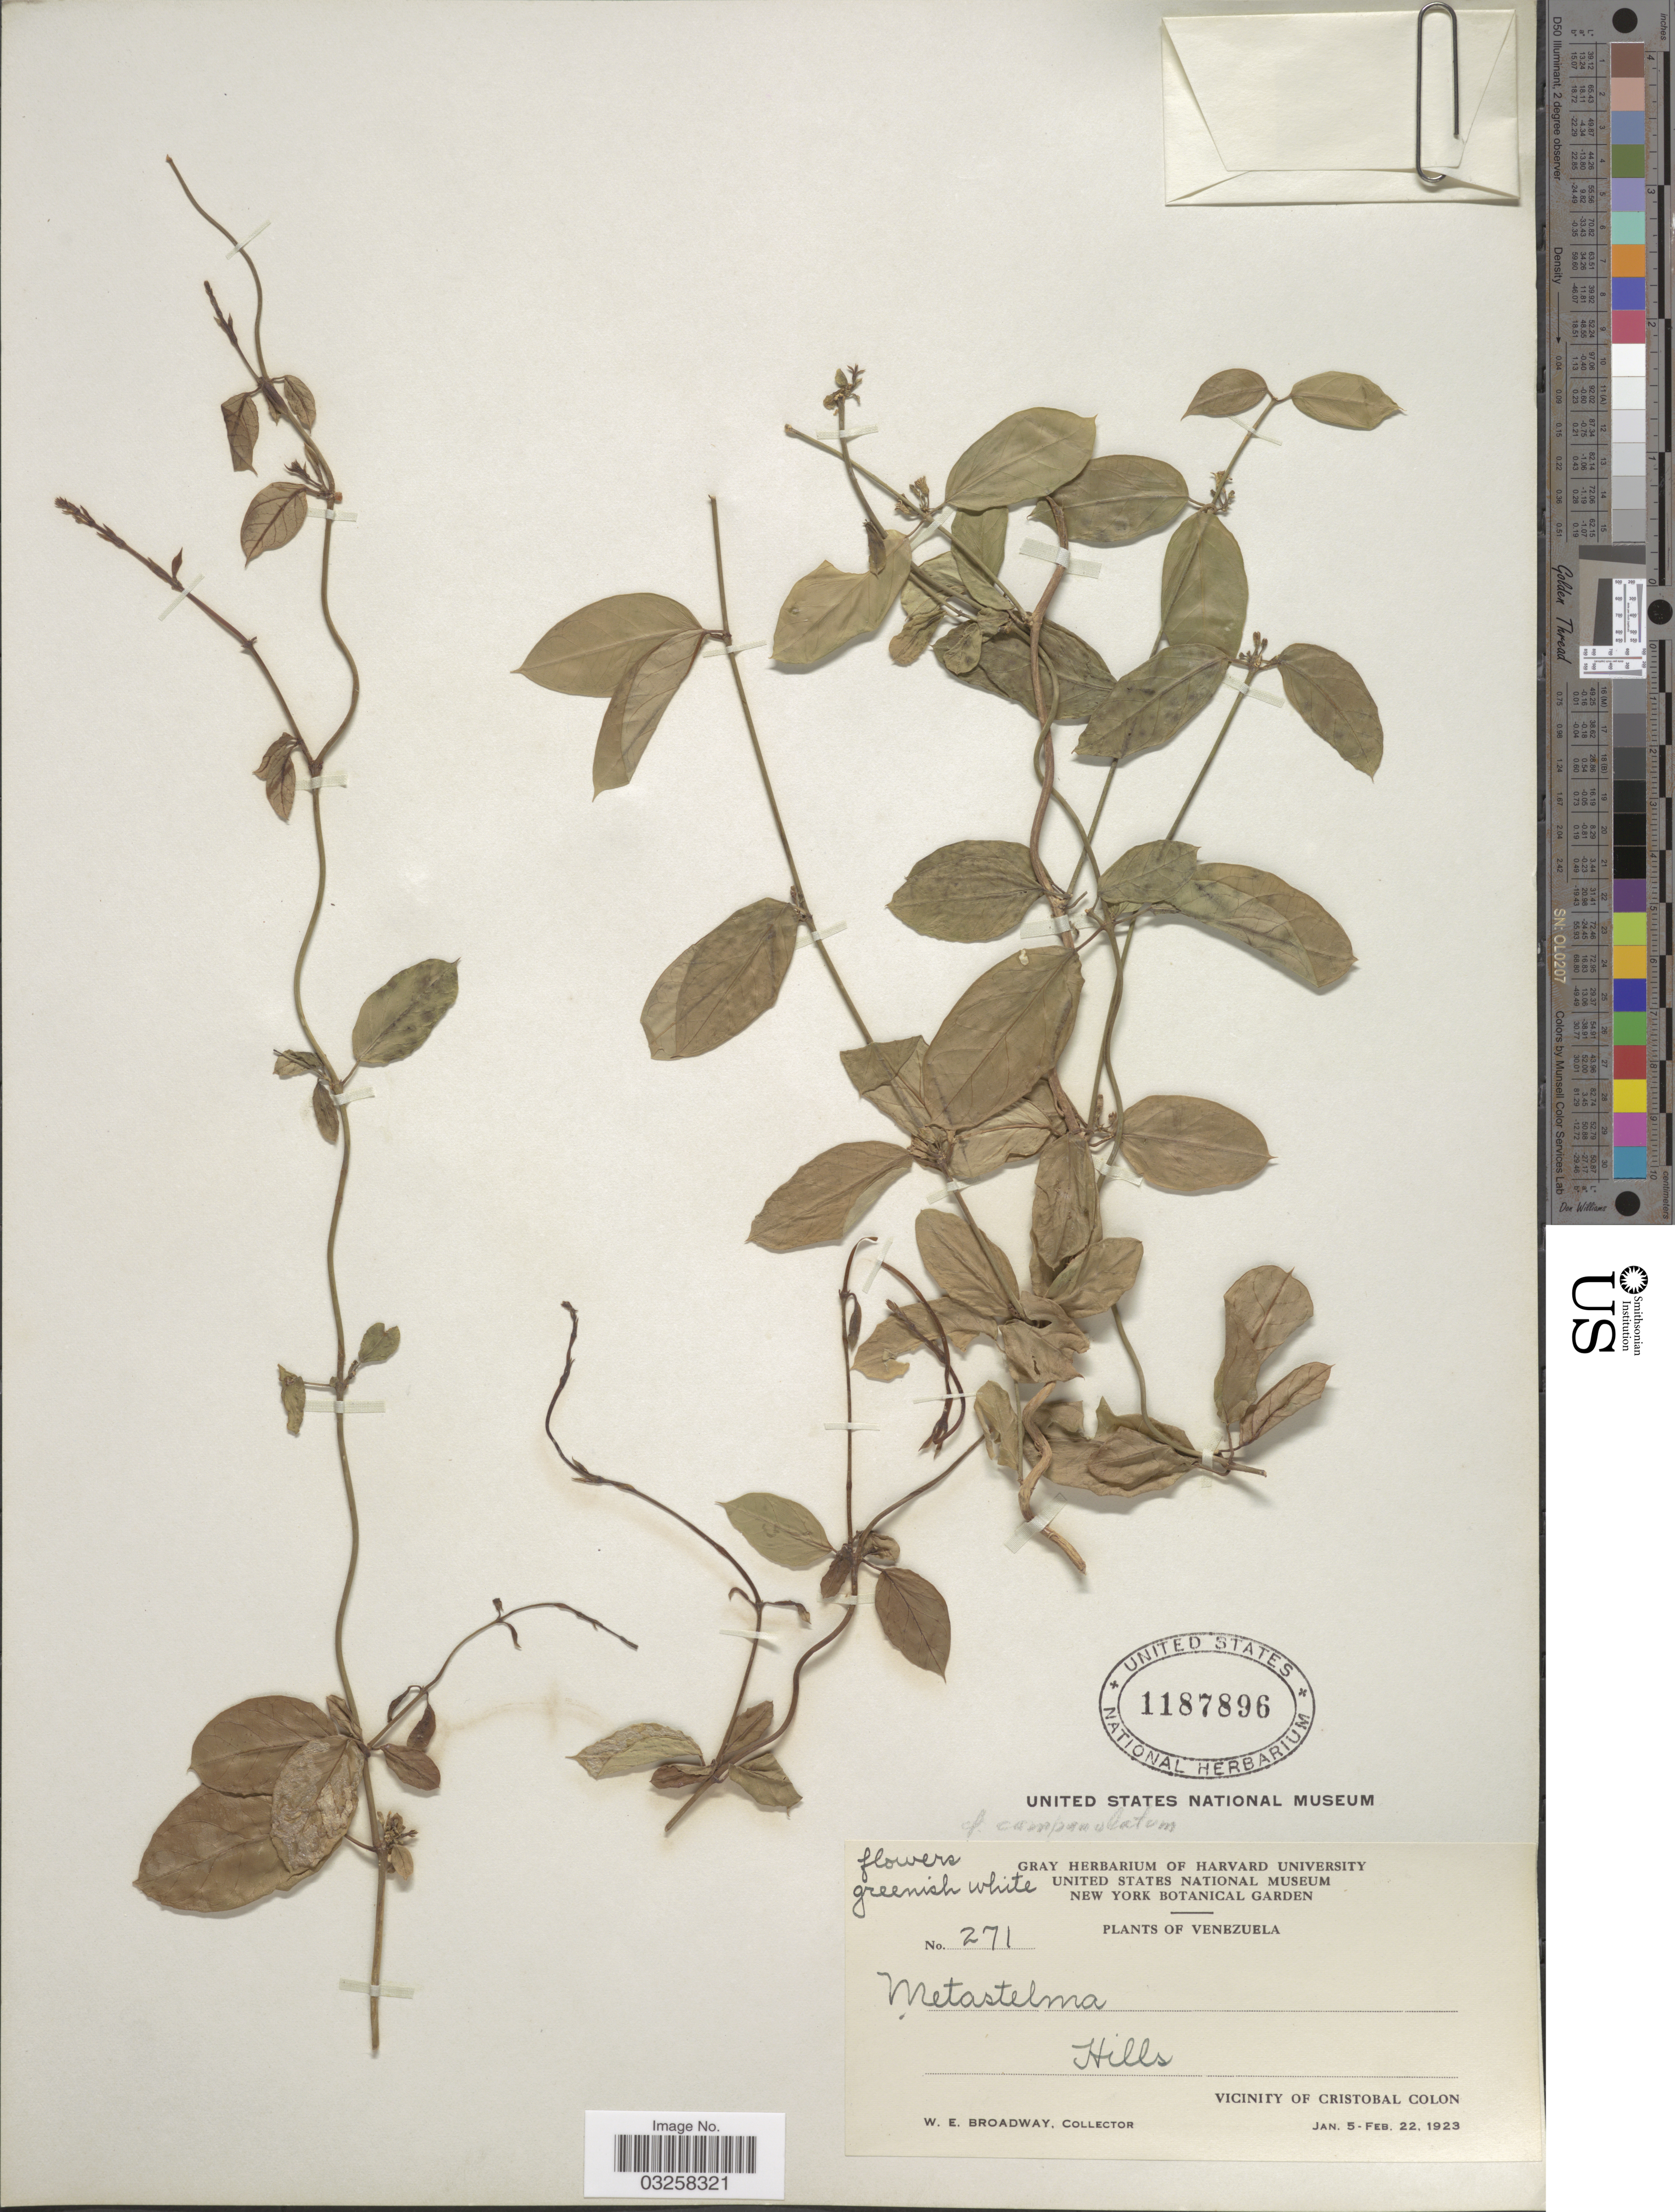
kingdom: Plantae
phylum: Tracheophyta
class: Magnoliopsida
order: Gentianales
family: Apocynaceae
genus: Metastelma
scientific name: Metastelma sp.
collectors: W. E. Broadway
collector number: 271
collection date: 1923-01-05/1923-02-22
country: Venezuela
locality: Hills, Vicinity of Cristobal Colon.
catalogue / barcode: US 1187896